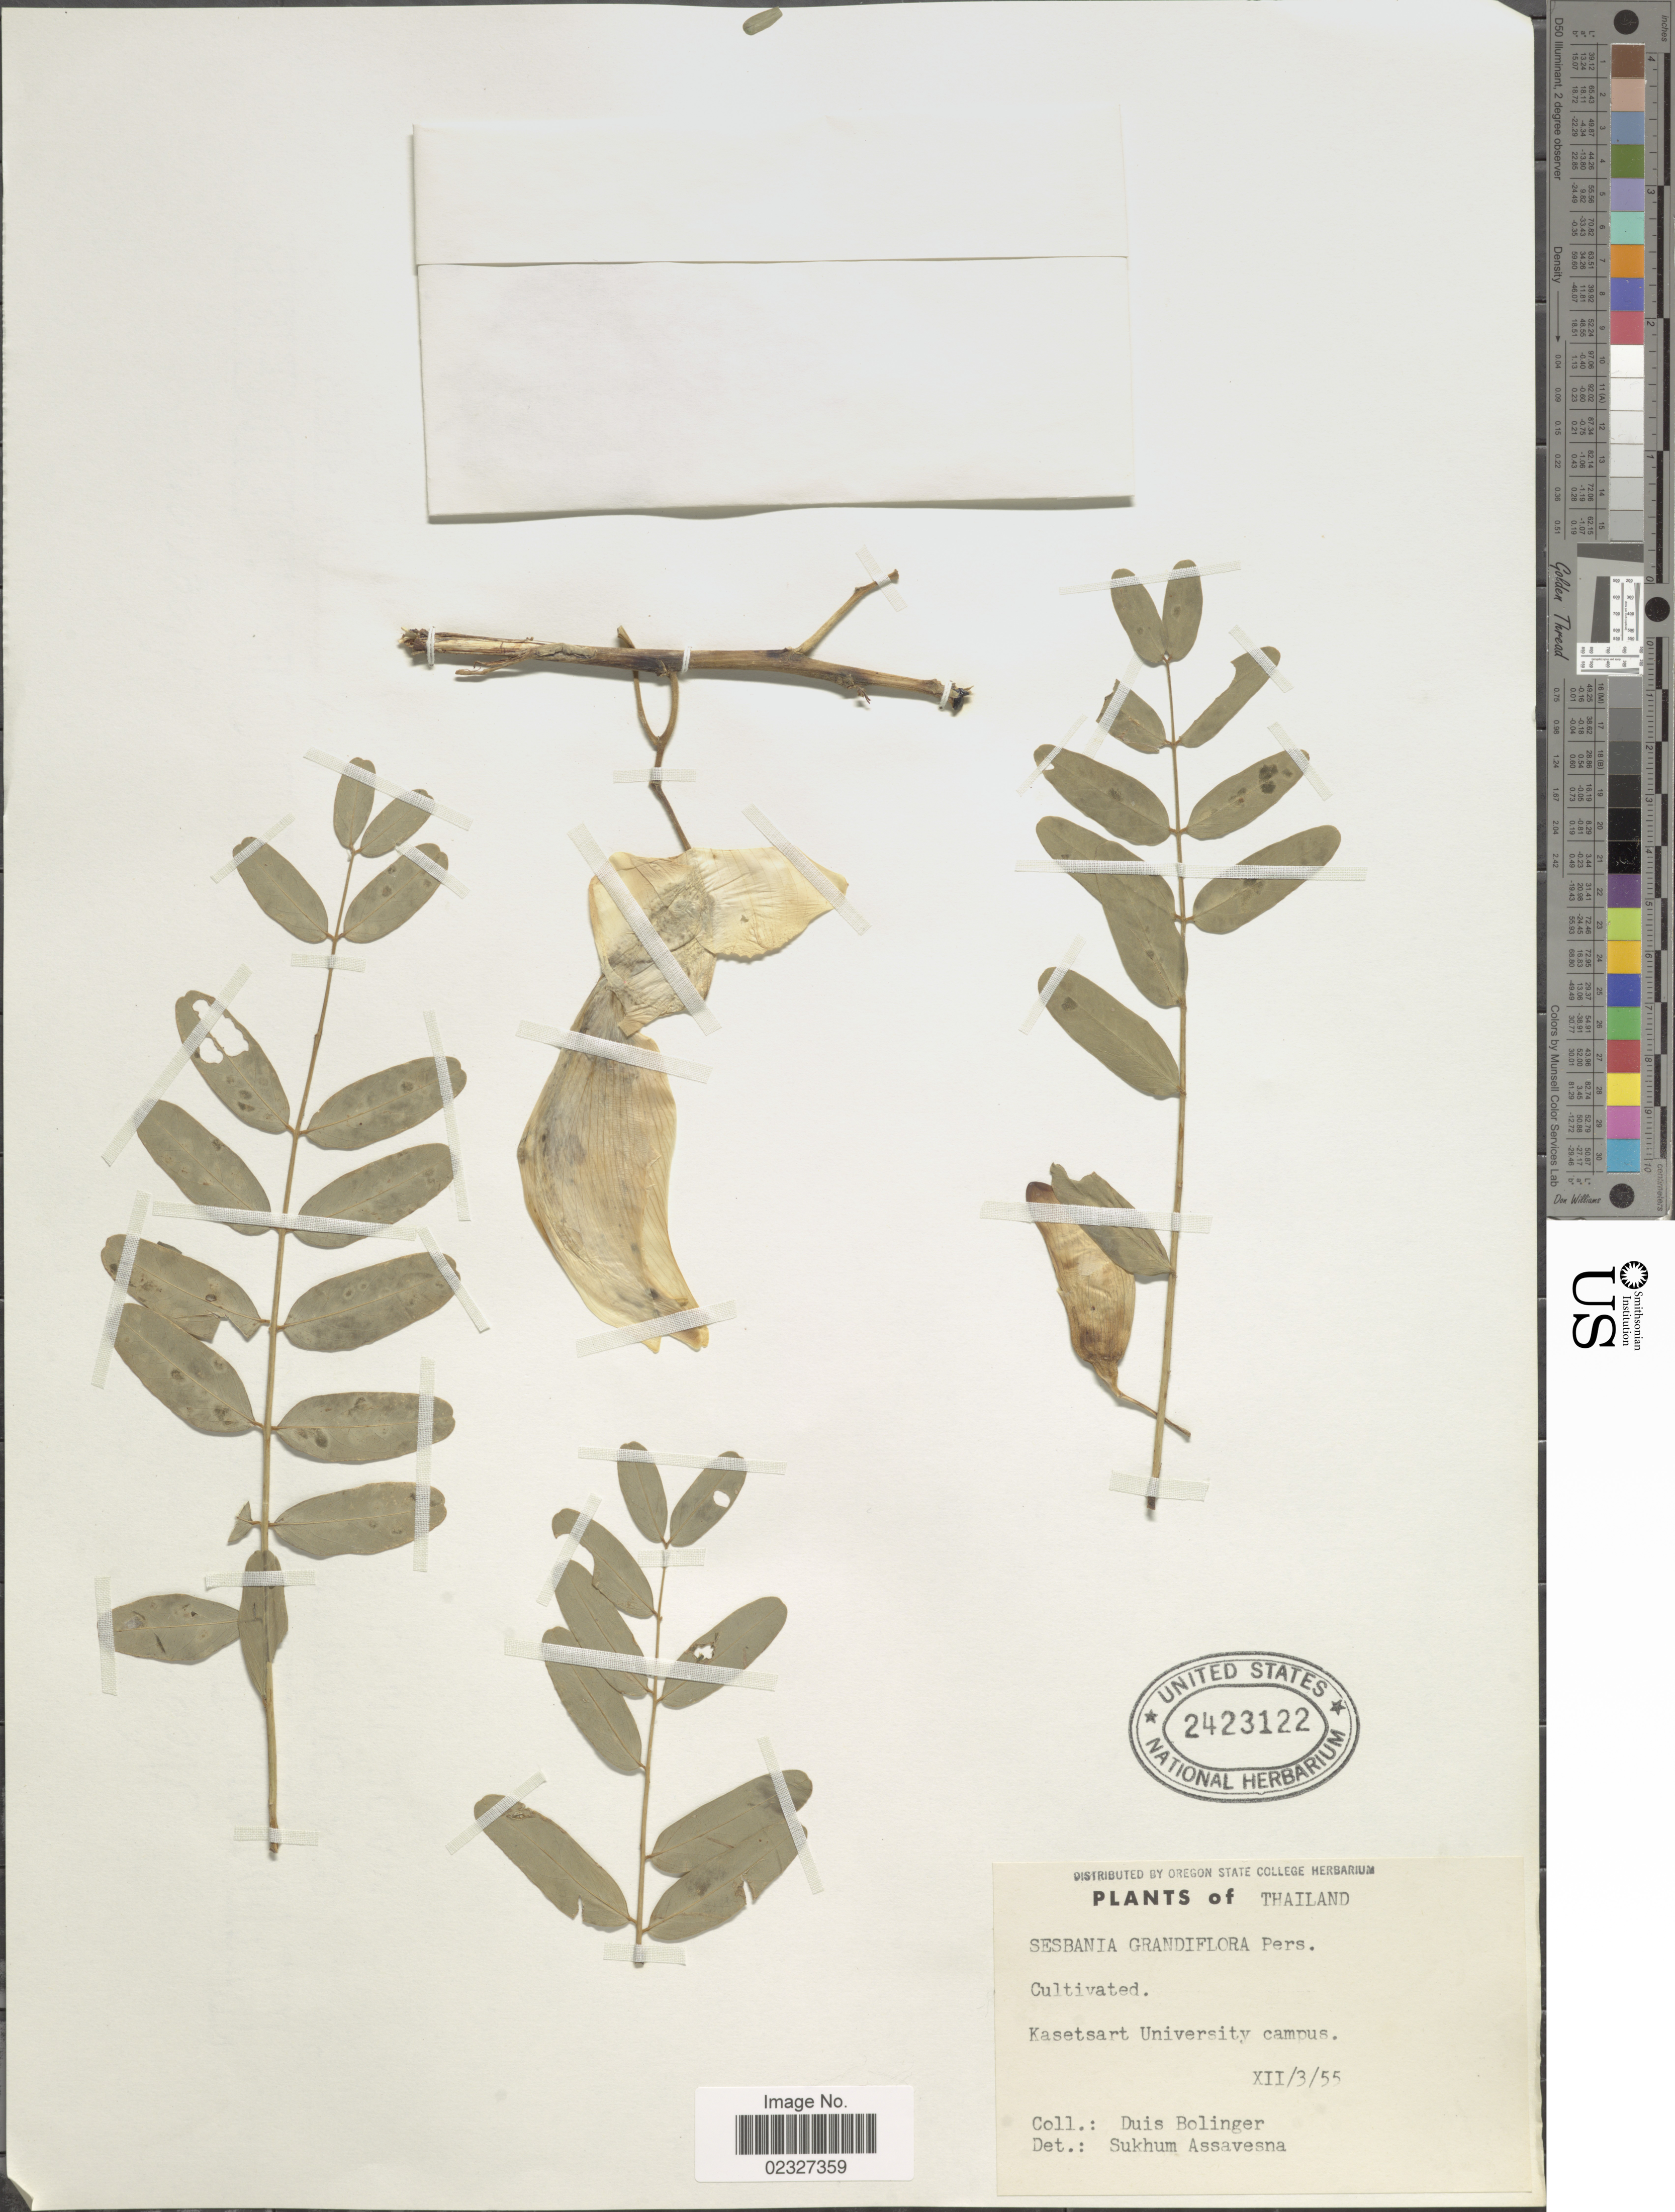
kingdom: Plantae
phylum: Tracheophyta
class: Magnoliopsida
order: Fabales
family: Fabaceae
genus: Sesbania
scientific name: Sesbania grandiflora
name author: (L.) Poir.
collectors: D. Bolinger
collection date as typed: Transcribed d/m/y: 3/12/55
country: Thailand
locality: Kasetsart University campus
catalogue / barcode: US 2423122